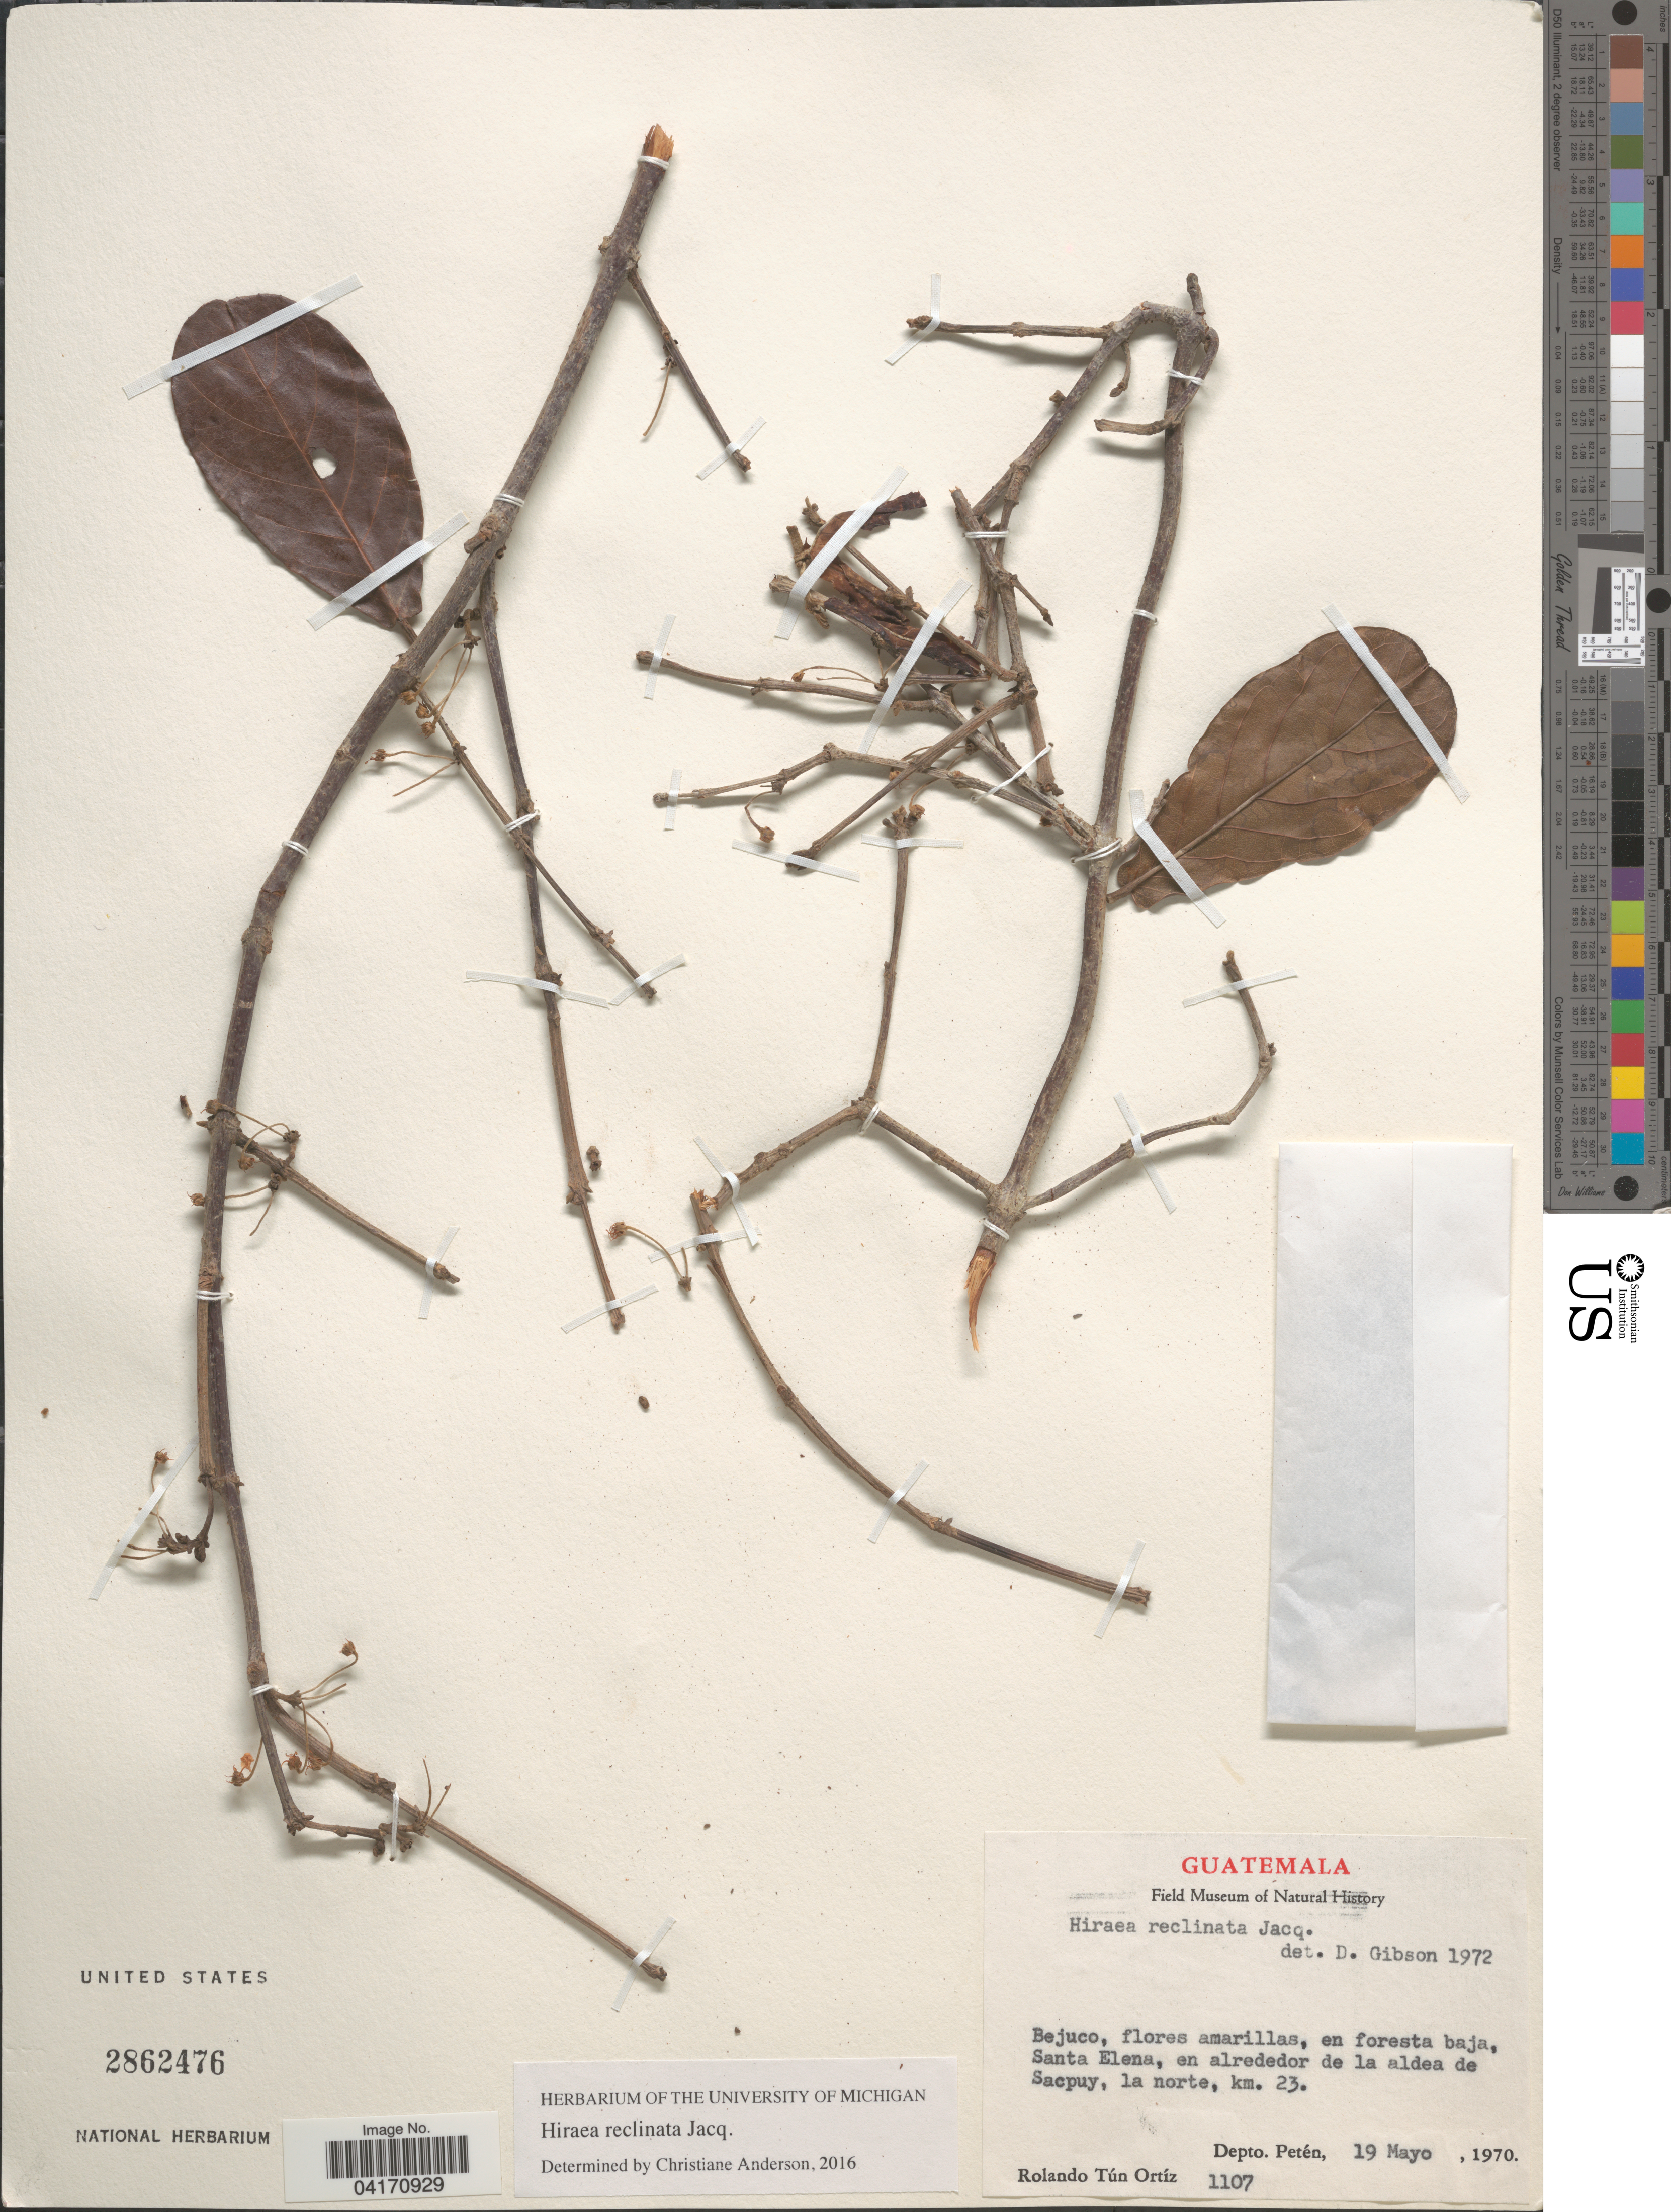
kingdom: Plantae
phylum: Tracheophyta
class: Magnoliopsida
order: Malpighiales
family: Malpighiaceae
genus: Hiraea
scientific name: Hiraea reclinata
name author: Jacq.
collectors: R. Tún Ortíz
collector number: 1107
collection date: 1970-05-19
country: Guatemala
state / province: El Peten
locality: Santa Elena, en alrededor de la aldea de Sacpuy, la norte, km. 23. Depto. Petén.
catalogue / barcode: US 2862476